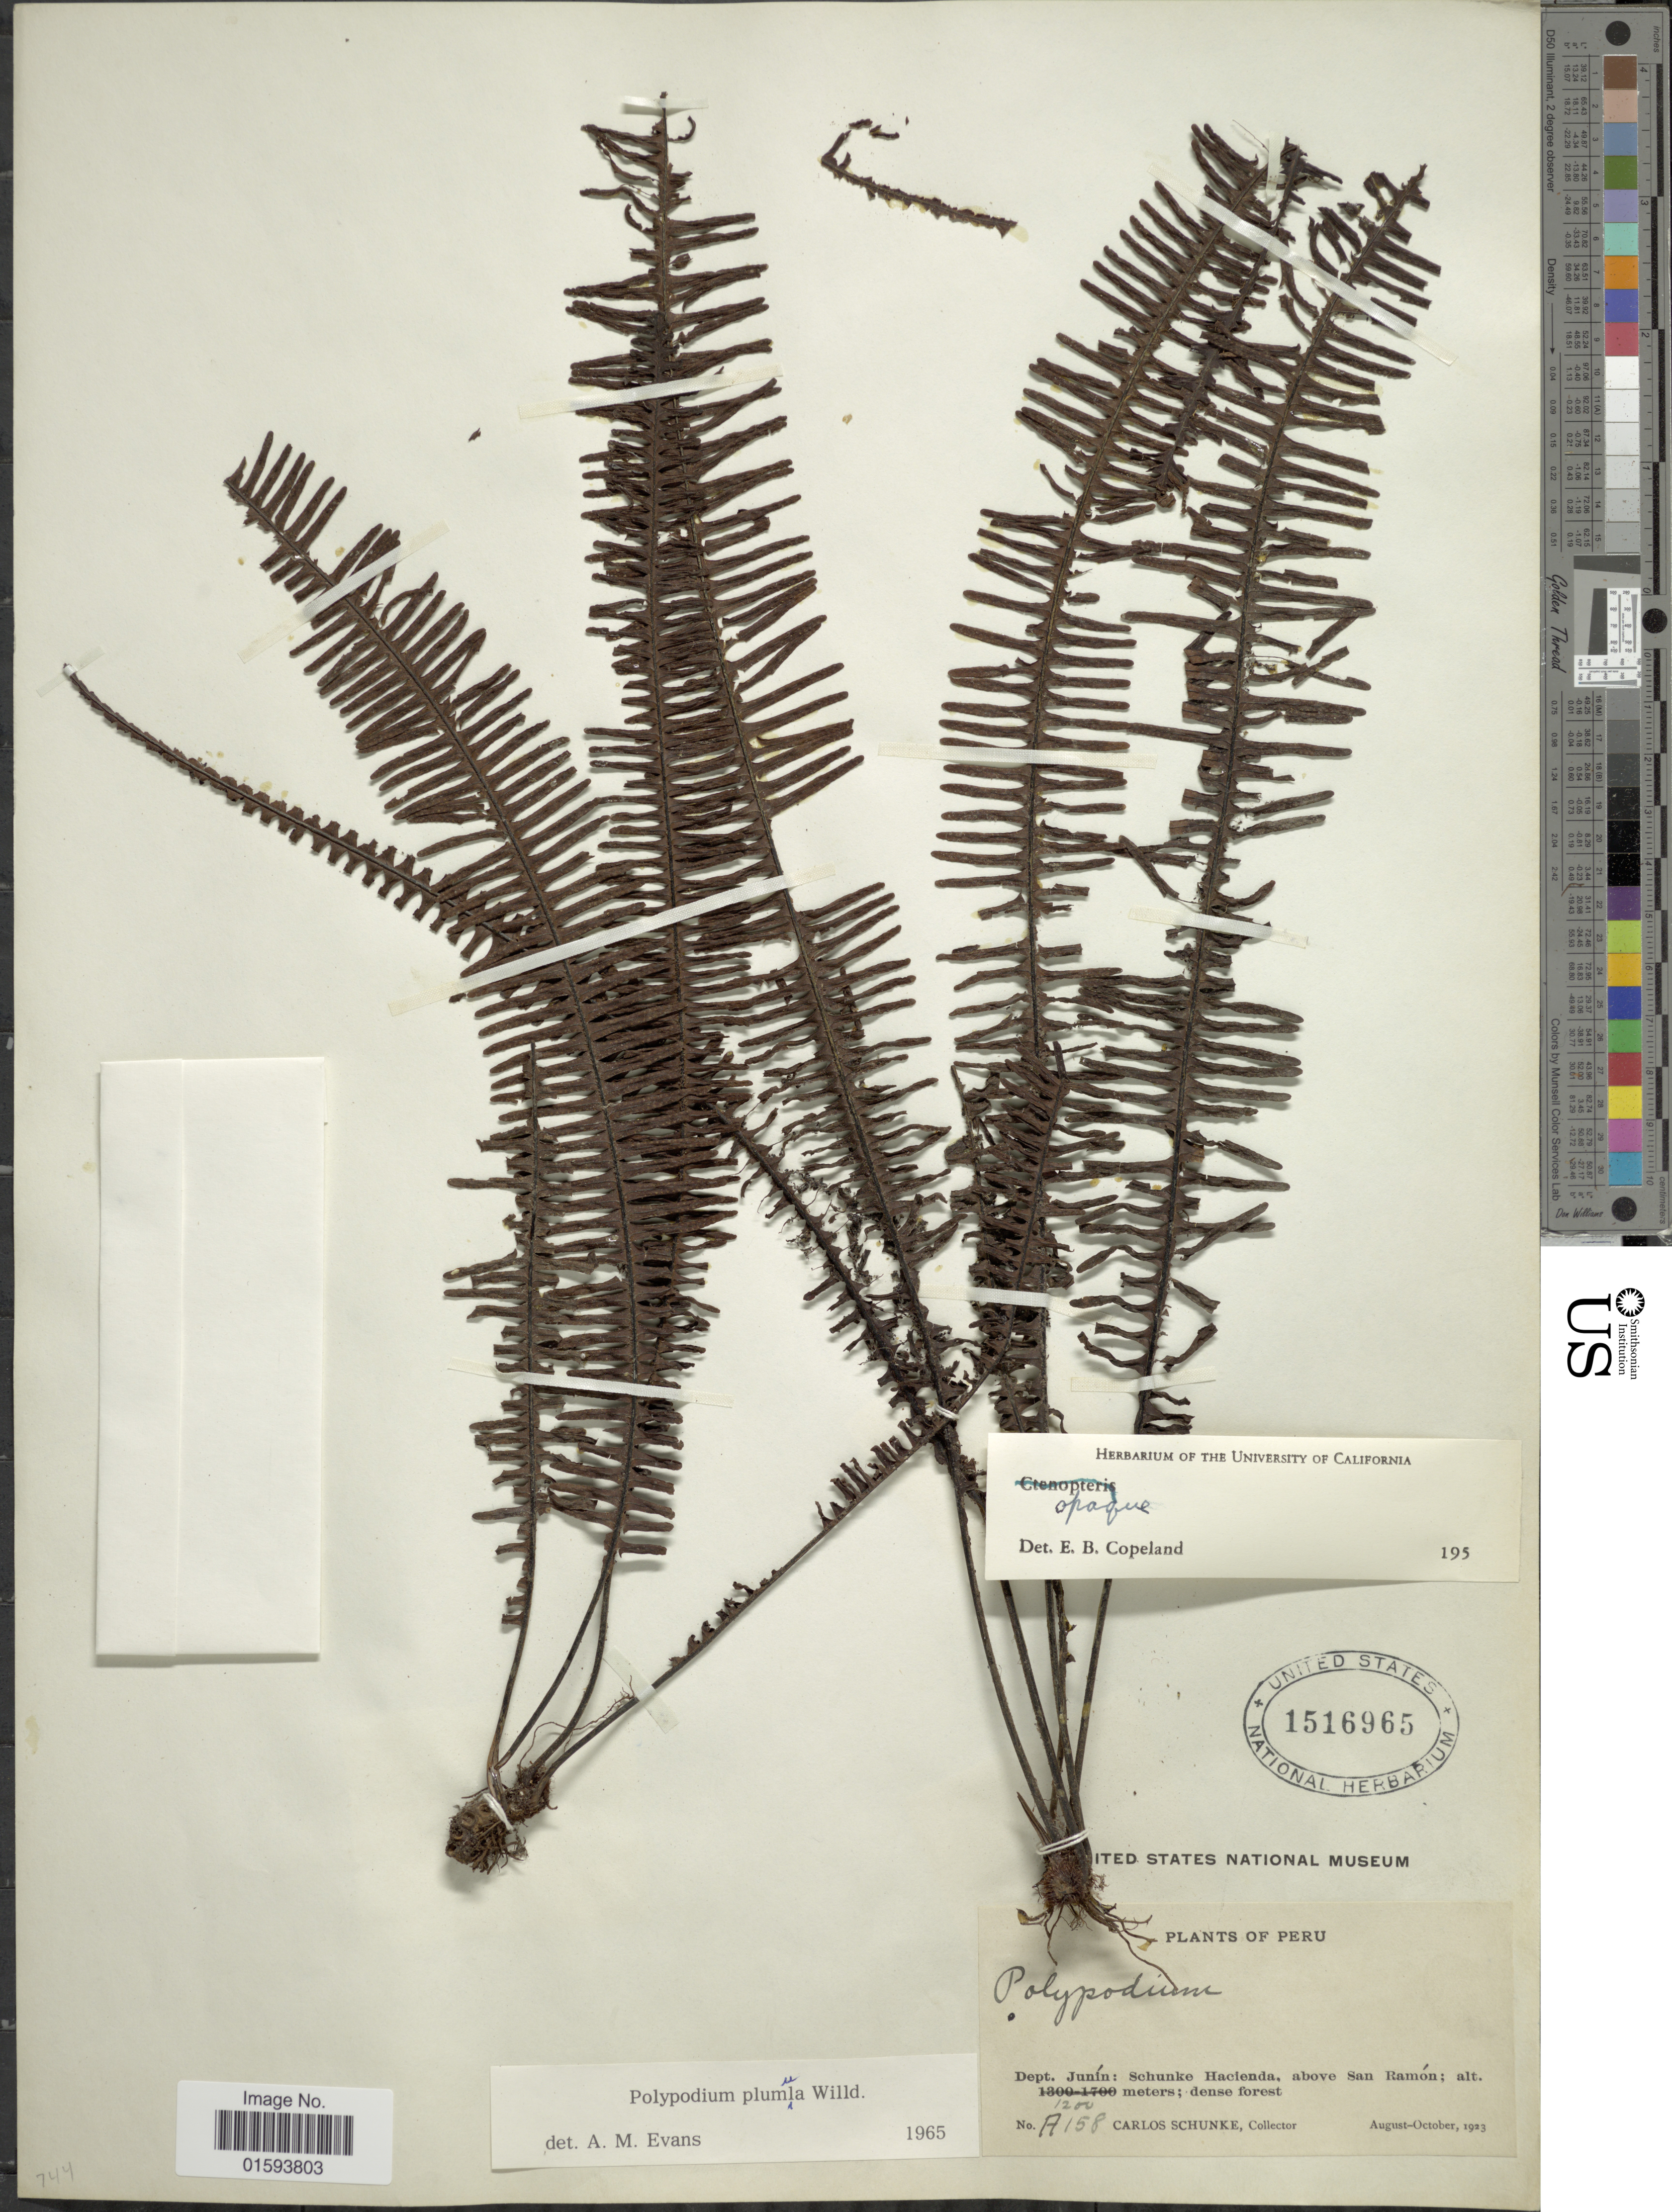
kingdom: Plantae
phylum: Tracheophyta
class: Polypodiopsida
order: Polypodiales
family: Polypodiaceae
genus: Pecluma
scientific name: Pecluma plumula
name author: (Humb. & Bonpl. ex Willd.) M.G. Price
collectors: C. Schunke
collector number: A158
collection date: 1923-08/1923-10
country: Peru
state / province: Junín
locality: Schunke Hacienda, above San Ramon.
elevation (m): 1200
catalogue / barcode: US 1516965